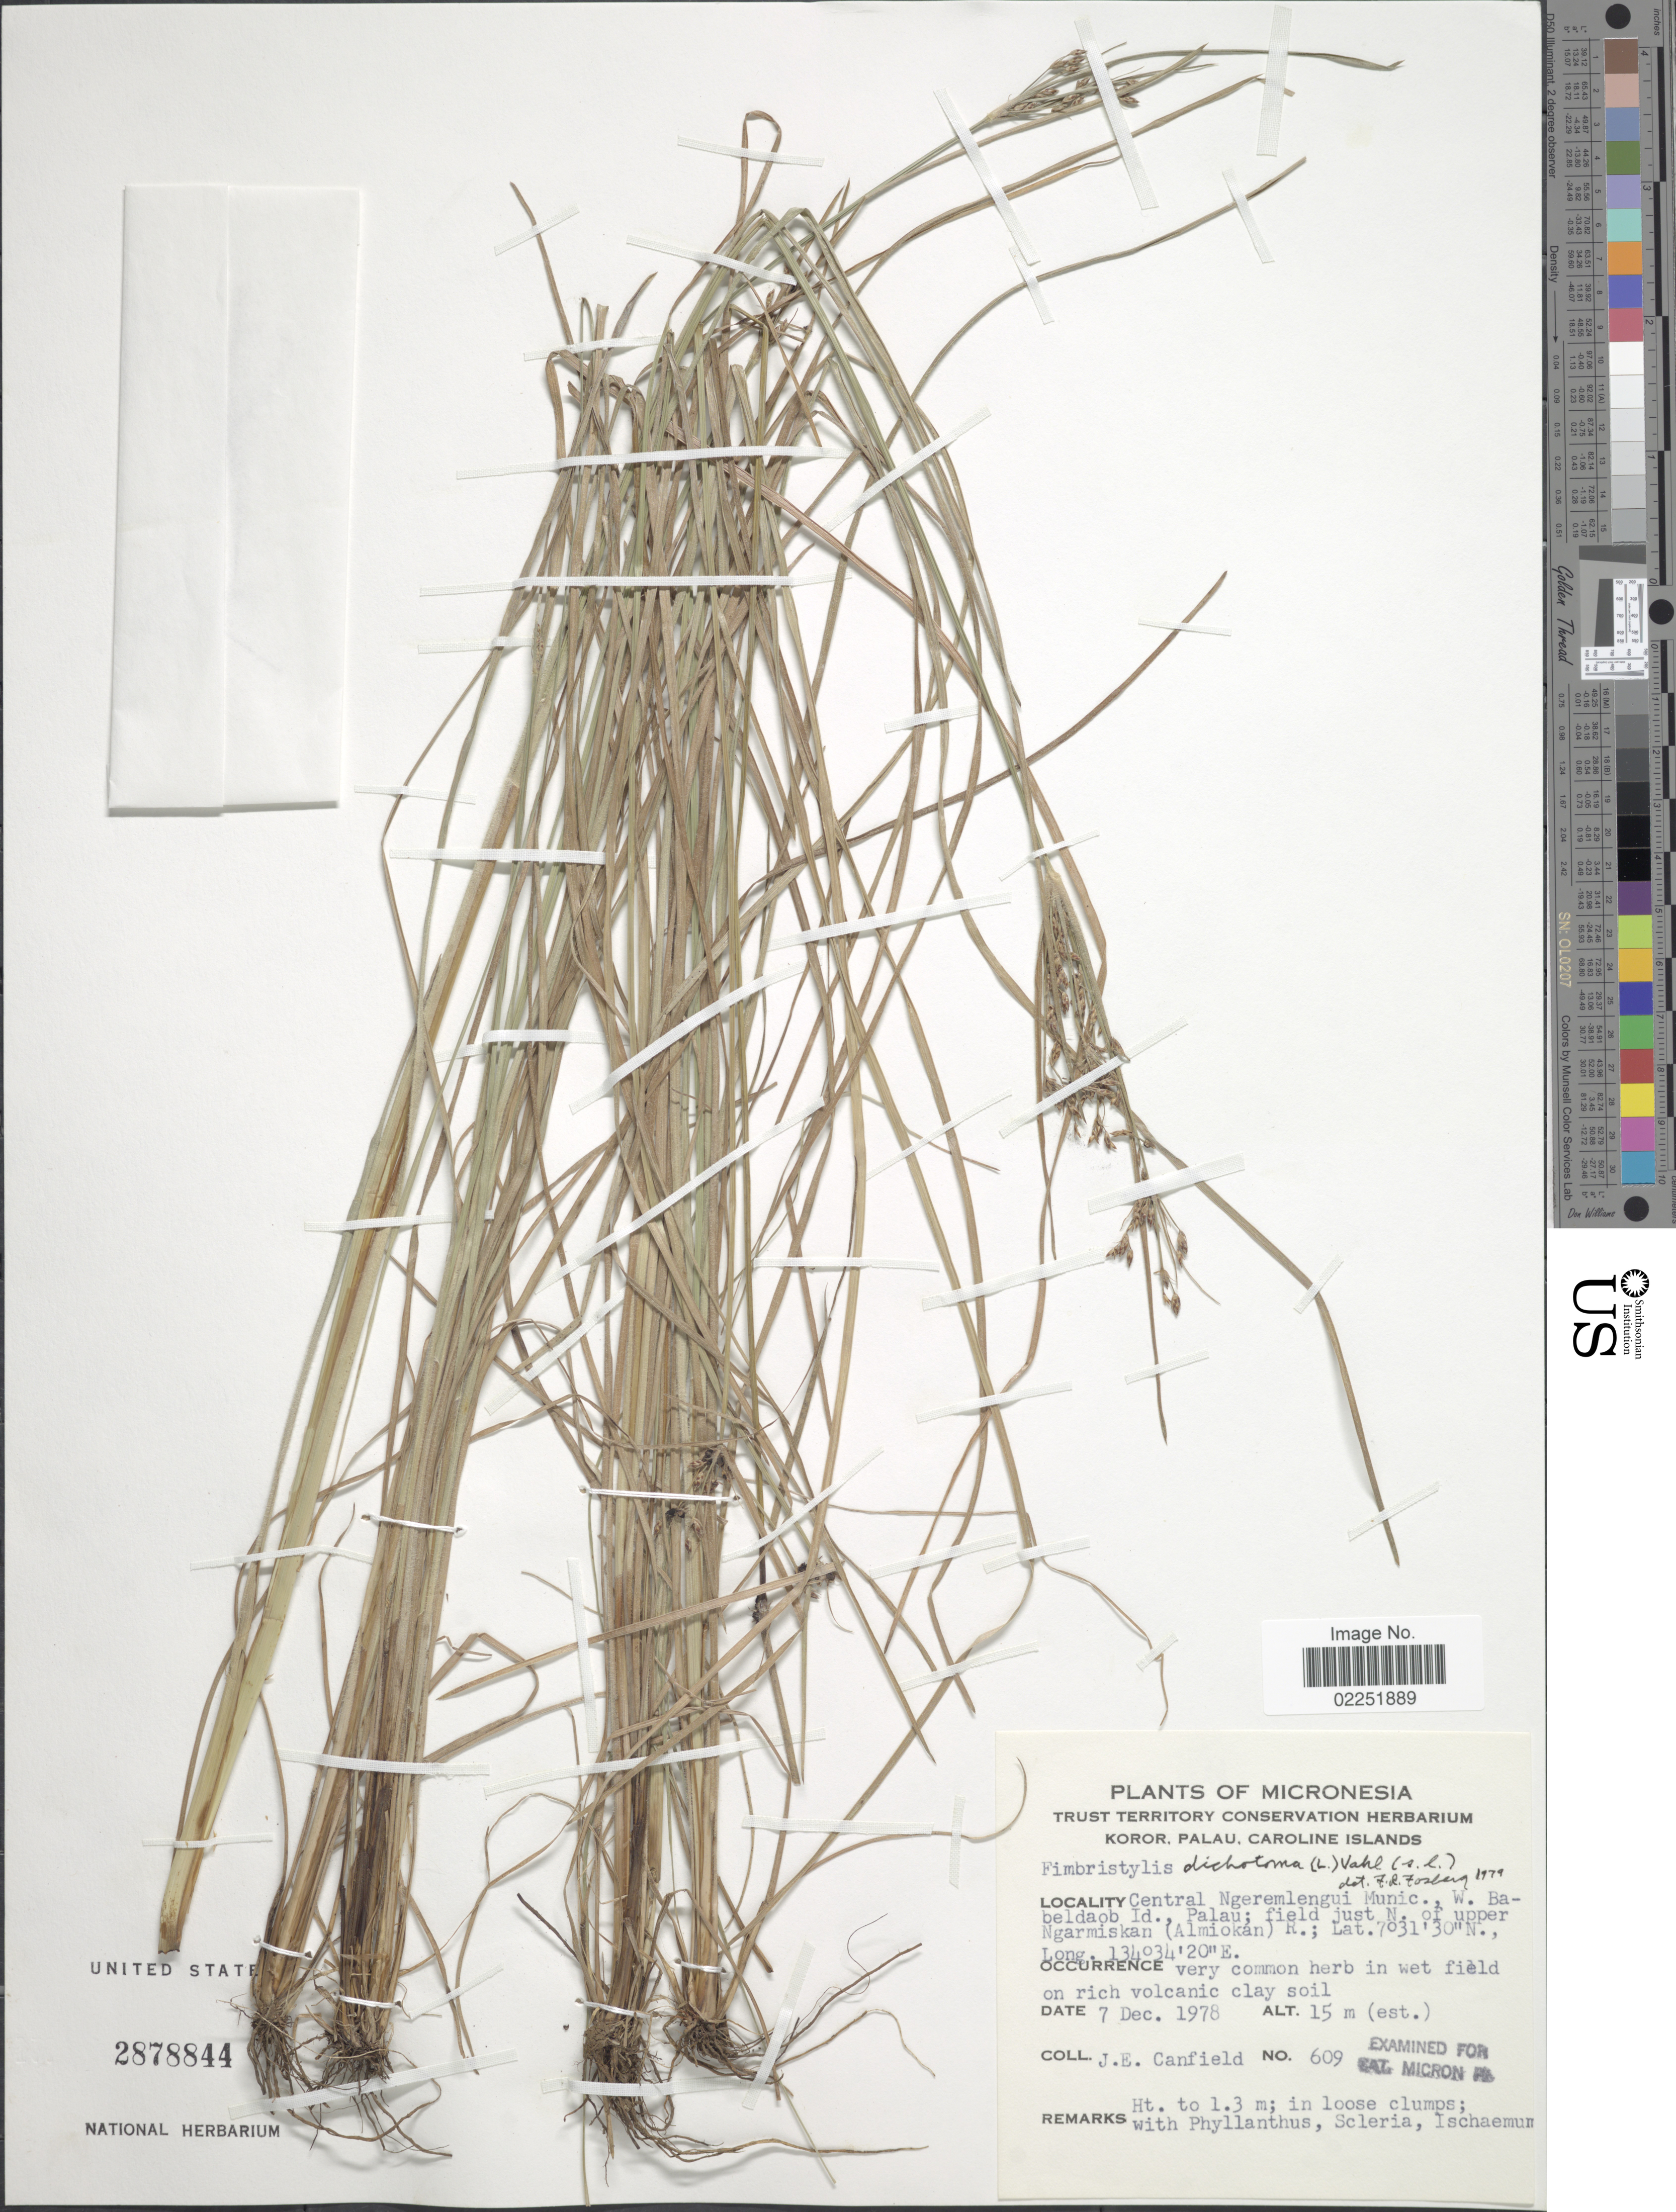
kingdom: Plantae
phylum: Tracheophyta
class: Liliopsida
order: Poales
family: Cyperaceae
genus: Fimbristylis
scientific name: Fimbristylis dichotoma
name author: (L.) Vahl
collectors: J. E. Canfield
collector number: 609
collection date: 1978-12-07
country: Palau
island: Babeldaob [Babelthuap]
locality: Micronesia, Central Ngeremlengui Munic., W. Babeldaob Id., Palau; field just N of upper Ngarmiskan (Almiokan) R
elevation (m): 15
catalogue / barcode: US 2878844